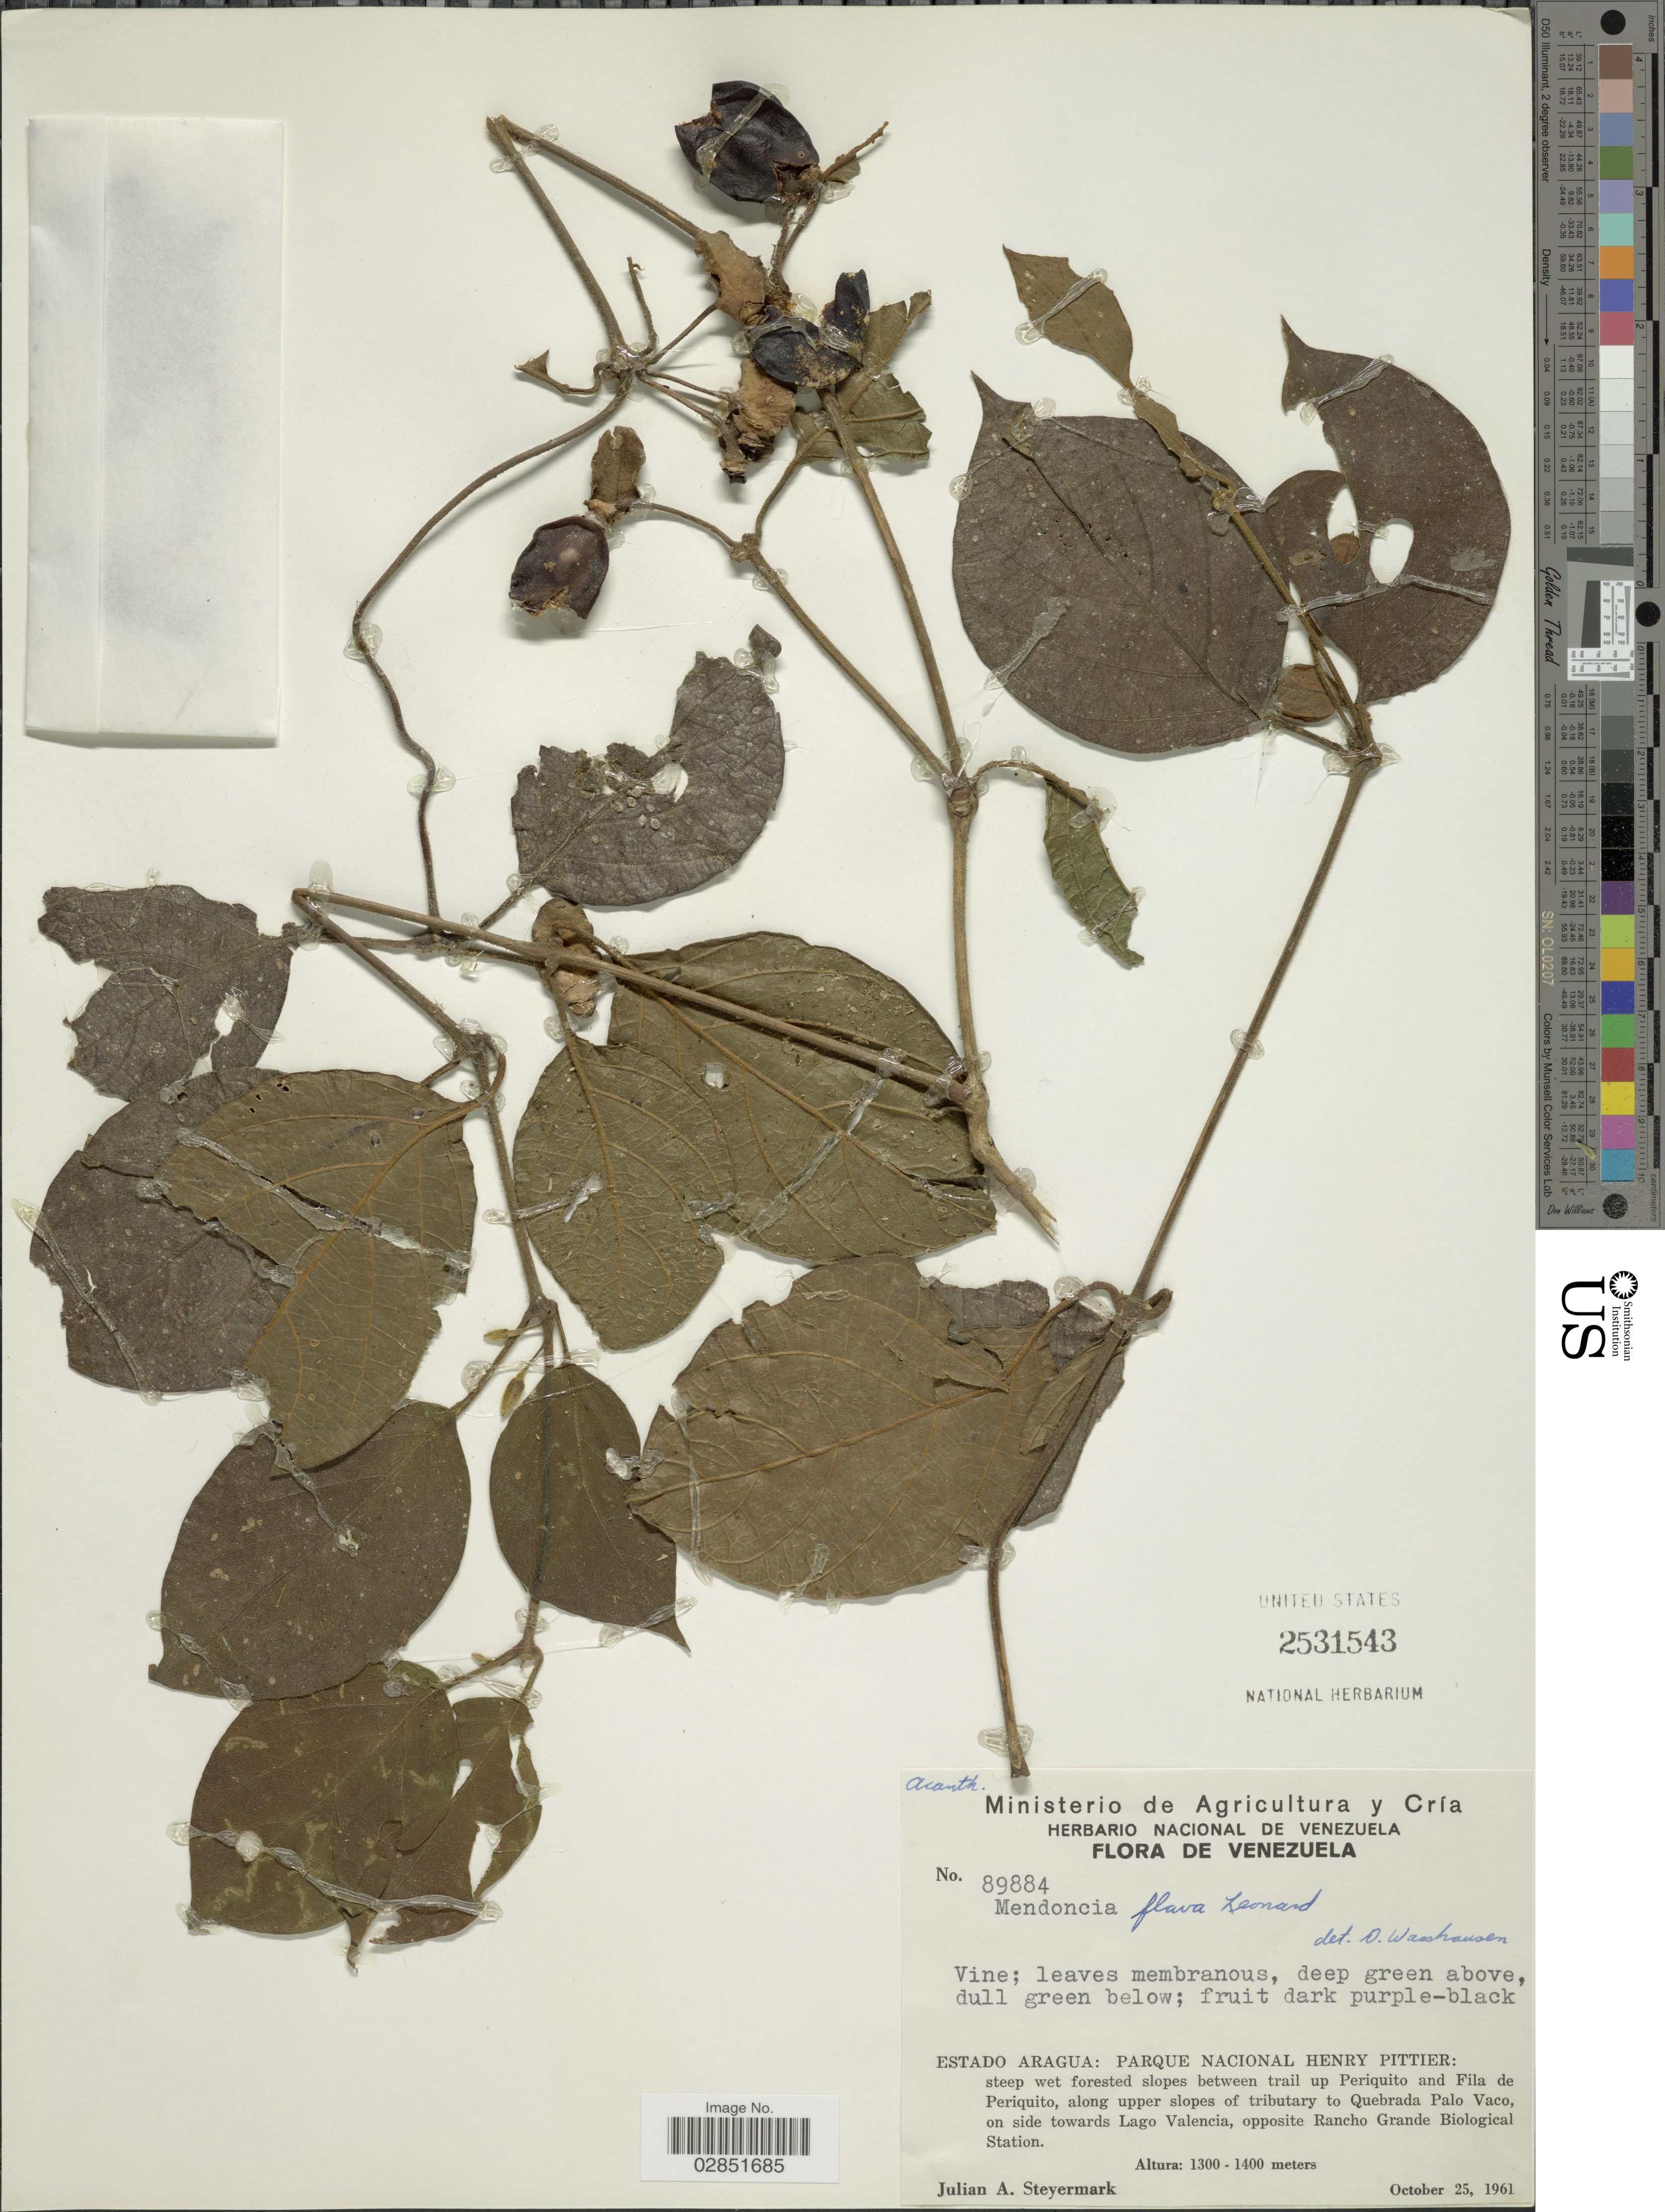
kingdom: Plantae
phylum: Tracheophyta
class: Magnoliopsida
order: Lamiales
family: Acanthaceae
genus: Mendoncia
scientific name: Mendoncia sp.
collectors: J. Steyermark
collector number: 89884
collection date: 1961-10-25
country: Venezuela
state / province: Aragua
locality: Parque Nacional Henry Pittier: steep wet forested slopes between trail up Periquito and Fila de Periquito, along upper slopes of tributary to Quebrada Palo Vaco, on side towards Lago Valencia, opposite Rancho Grande Biological Station.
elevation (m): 1300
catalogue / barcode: US 2531543